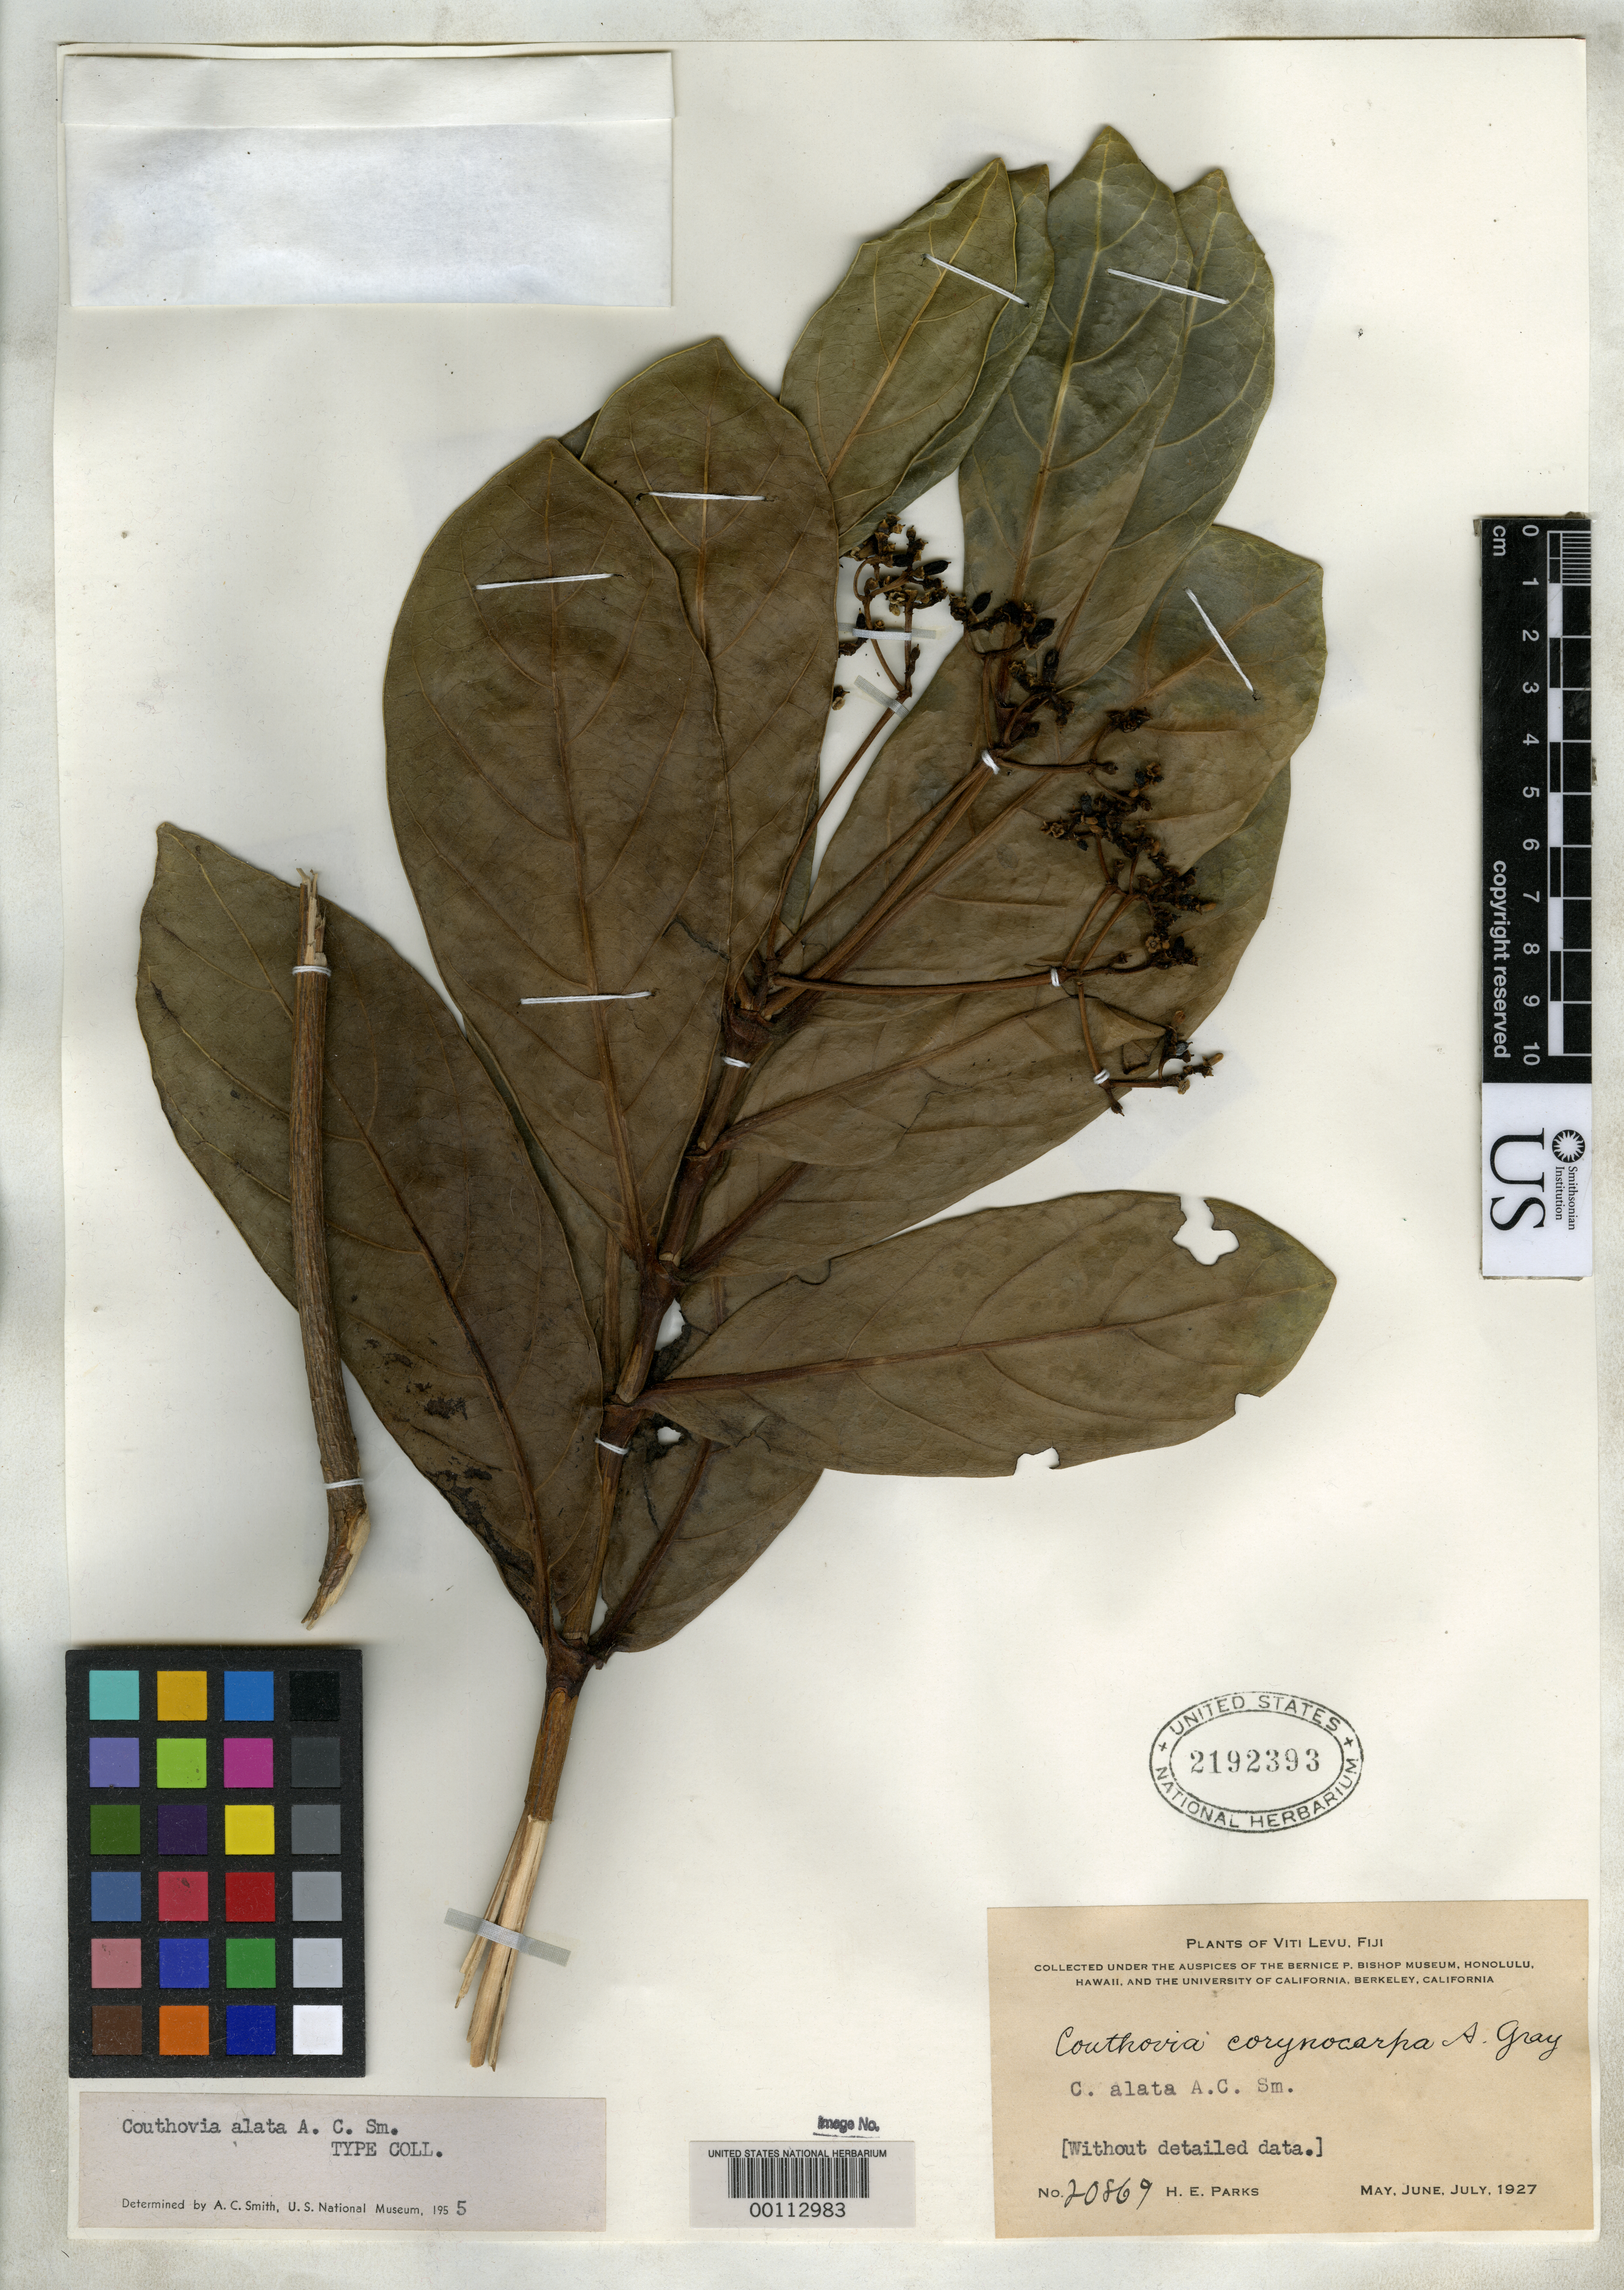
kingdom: Plantae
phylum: Tracheophyta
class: Magnoliopsida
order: Gentianales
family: Loganiaceae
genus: Couthovia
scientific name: Couthovia alata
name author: A.C. Sm.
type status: Isotype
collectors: H. E. Parks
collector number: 20869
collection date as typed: May 1927 to -- Jul 1927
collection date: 1927-05/1927-07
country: Fiji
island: Viti Levu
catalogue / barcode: US 2192393